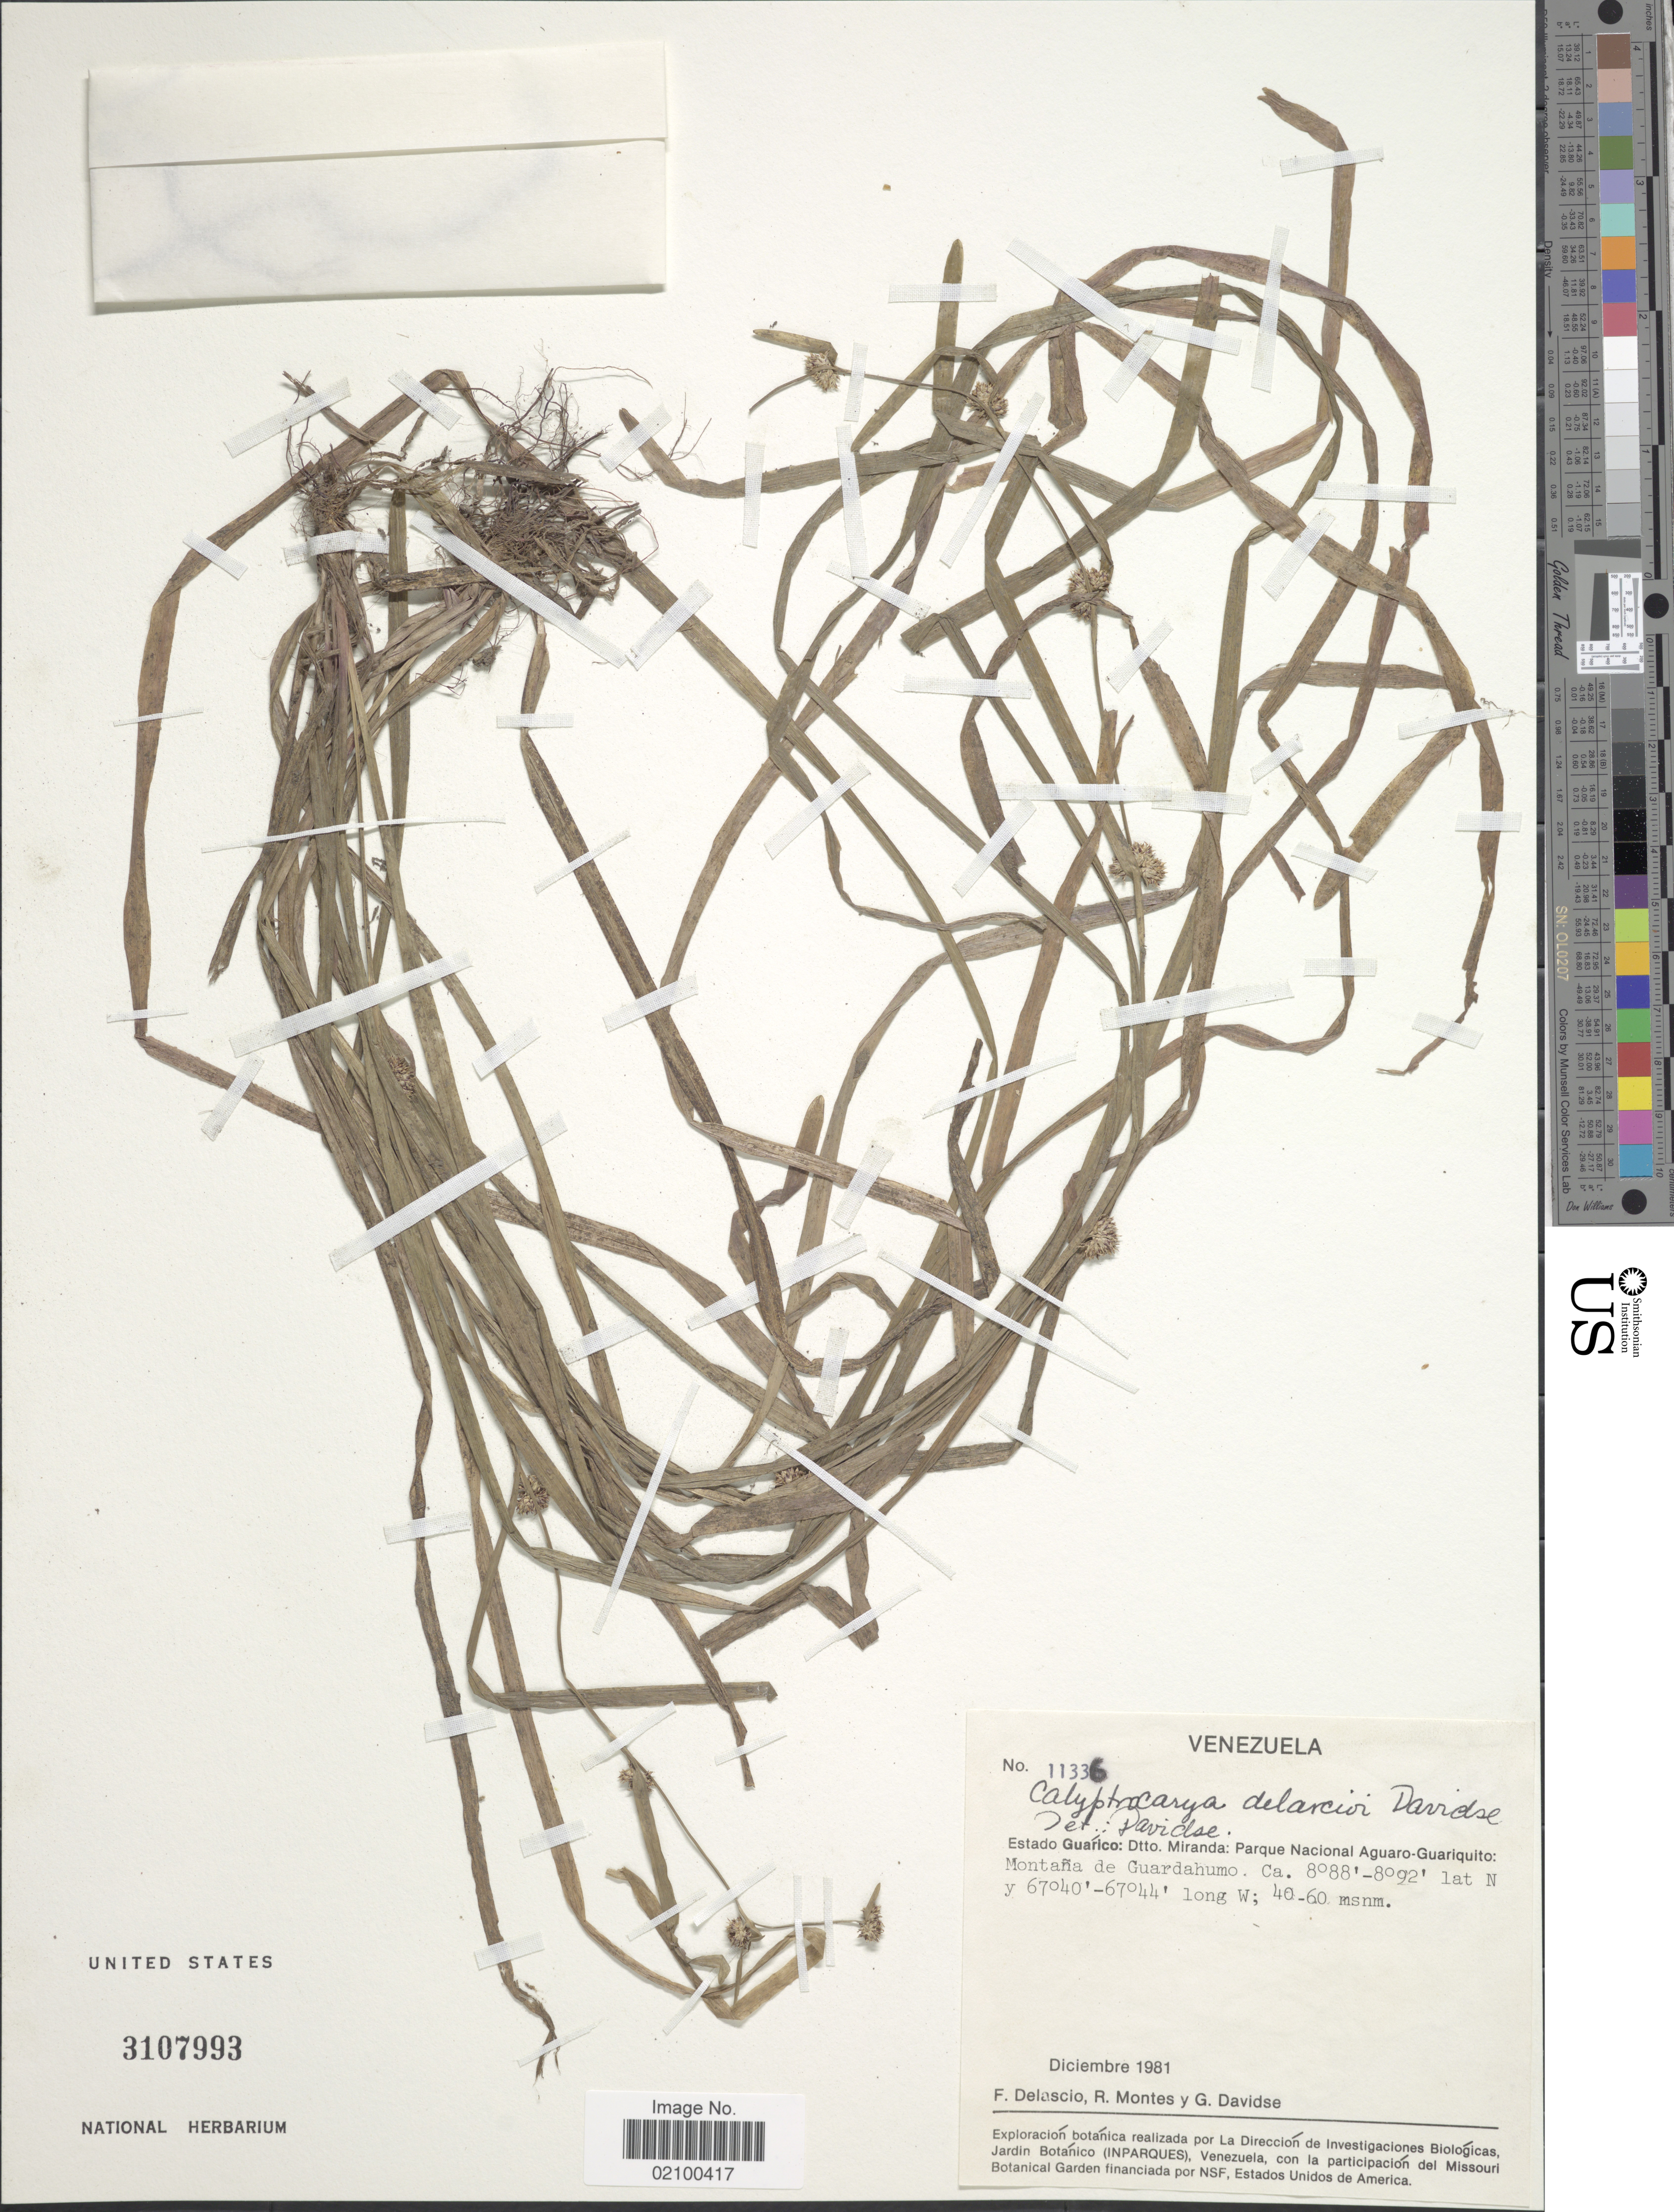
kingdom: Plantae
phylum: Tracheophyta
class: Liliopsida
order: Poales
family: Cyperaceae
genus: Calyptrocarya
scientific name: Calyptrocarya delascioi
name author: Davidse & Kral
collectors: F. Delascio C., R. Montes & G. Davidse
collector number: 11336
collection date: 1981-12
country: Venezuela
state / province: Guarico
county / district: Francisco de Miranda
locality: Estado Guarico: Dtto. Miranda: Parque Nacional Aguaro-Guariquito: Montana de Guardahumo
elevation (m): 40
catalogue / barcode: US 3107993